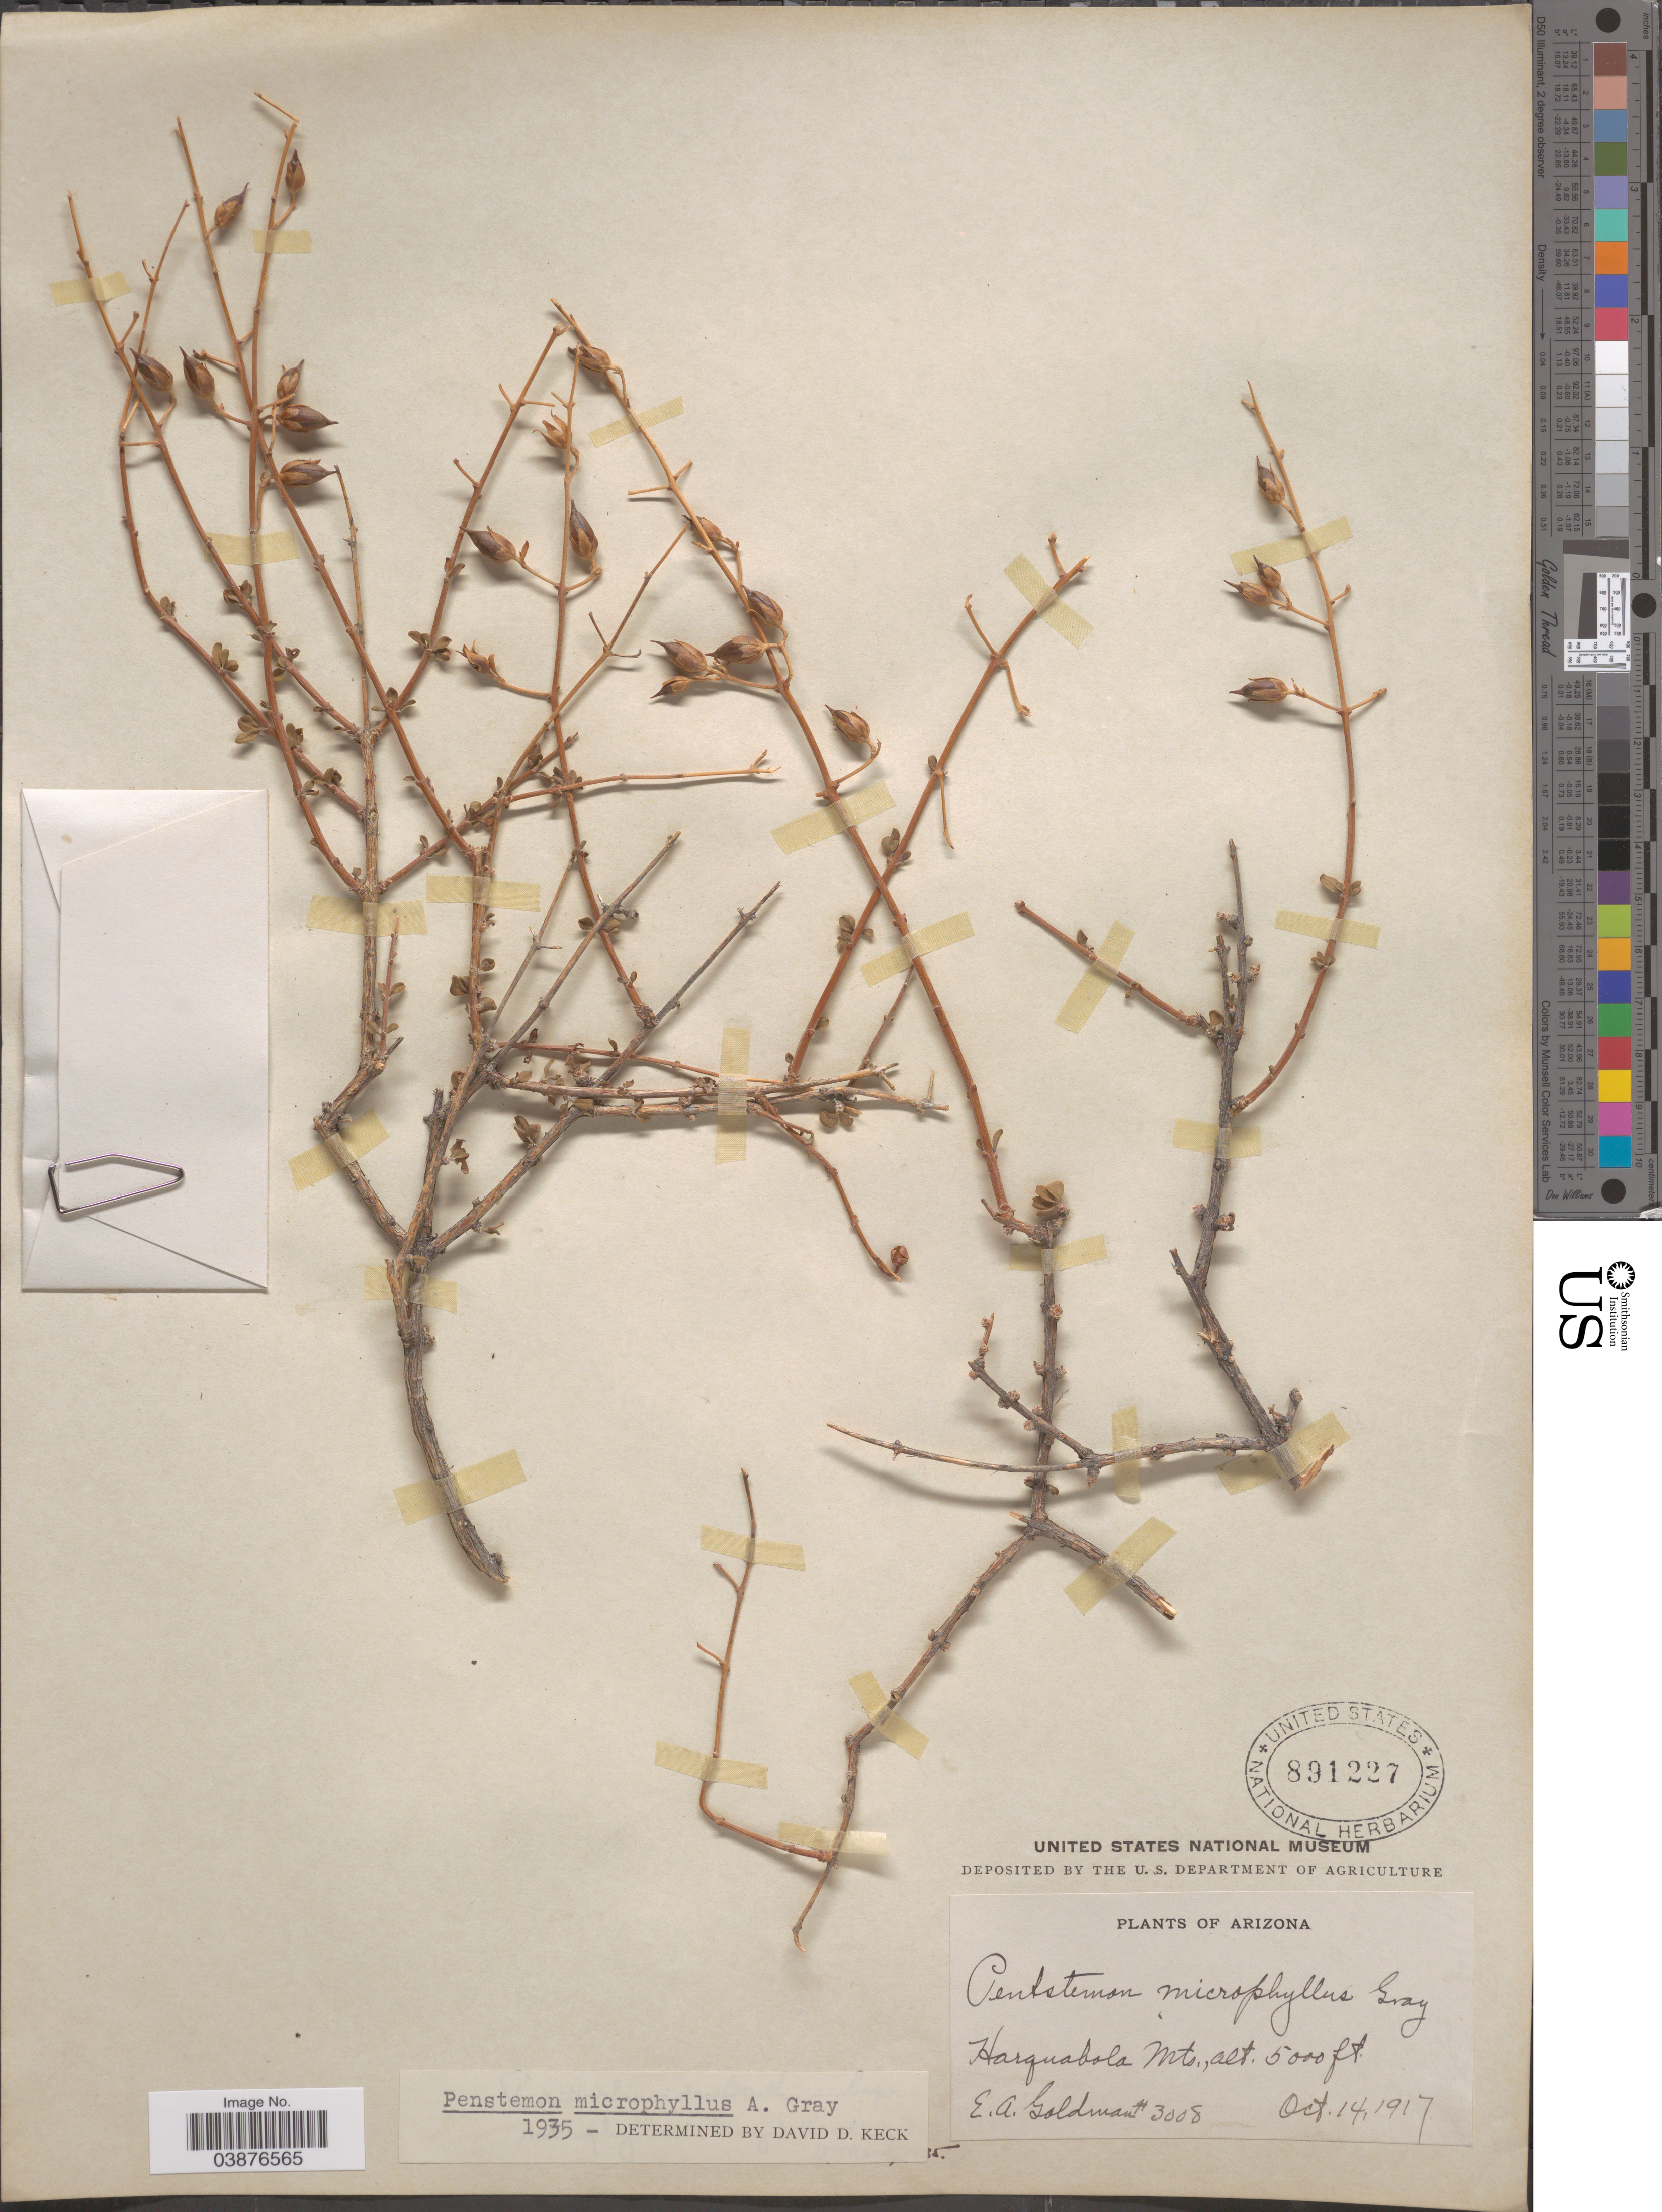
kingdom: Plantae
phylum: Tracheophyta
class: Magnoliopsida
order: Lamiales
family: Plantaginaceae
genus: Penstemon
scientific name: Penstemon microphyllus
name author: A. Gray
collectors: E. A. Goldman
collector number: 3008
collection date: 1917-10-14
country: United States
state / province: Arizona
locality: Harquahala Mts.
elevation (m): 1524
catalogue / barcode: US 891227